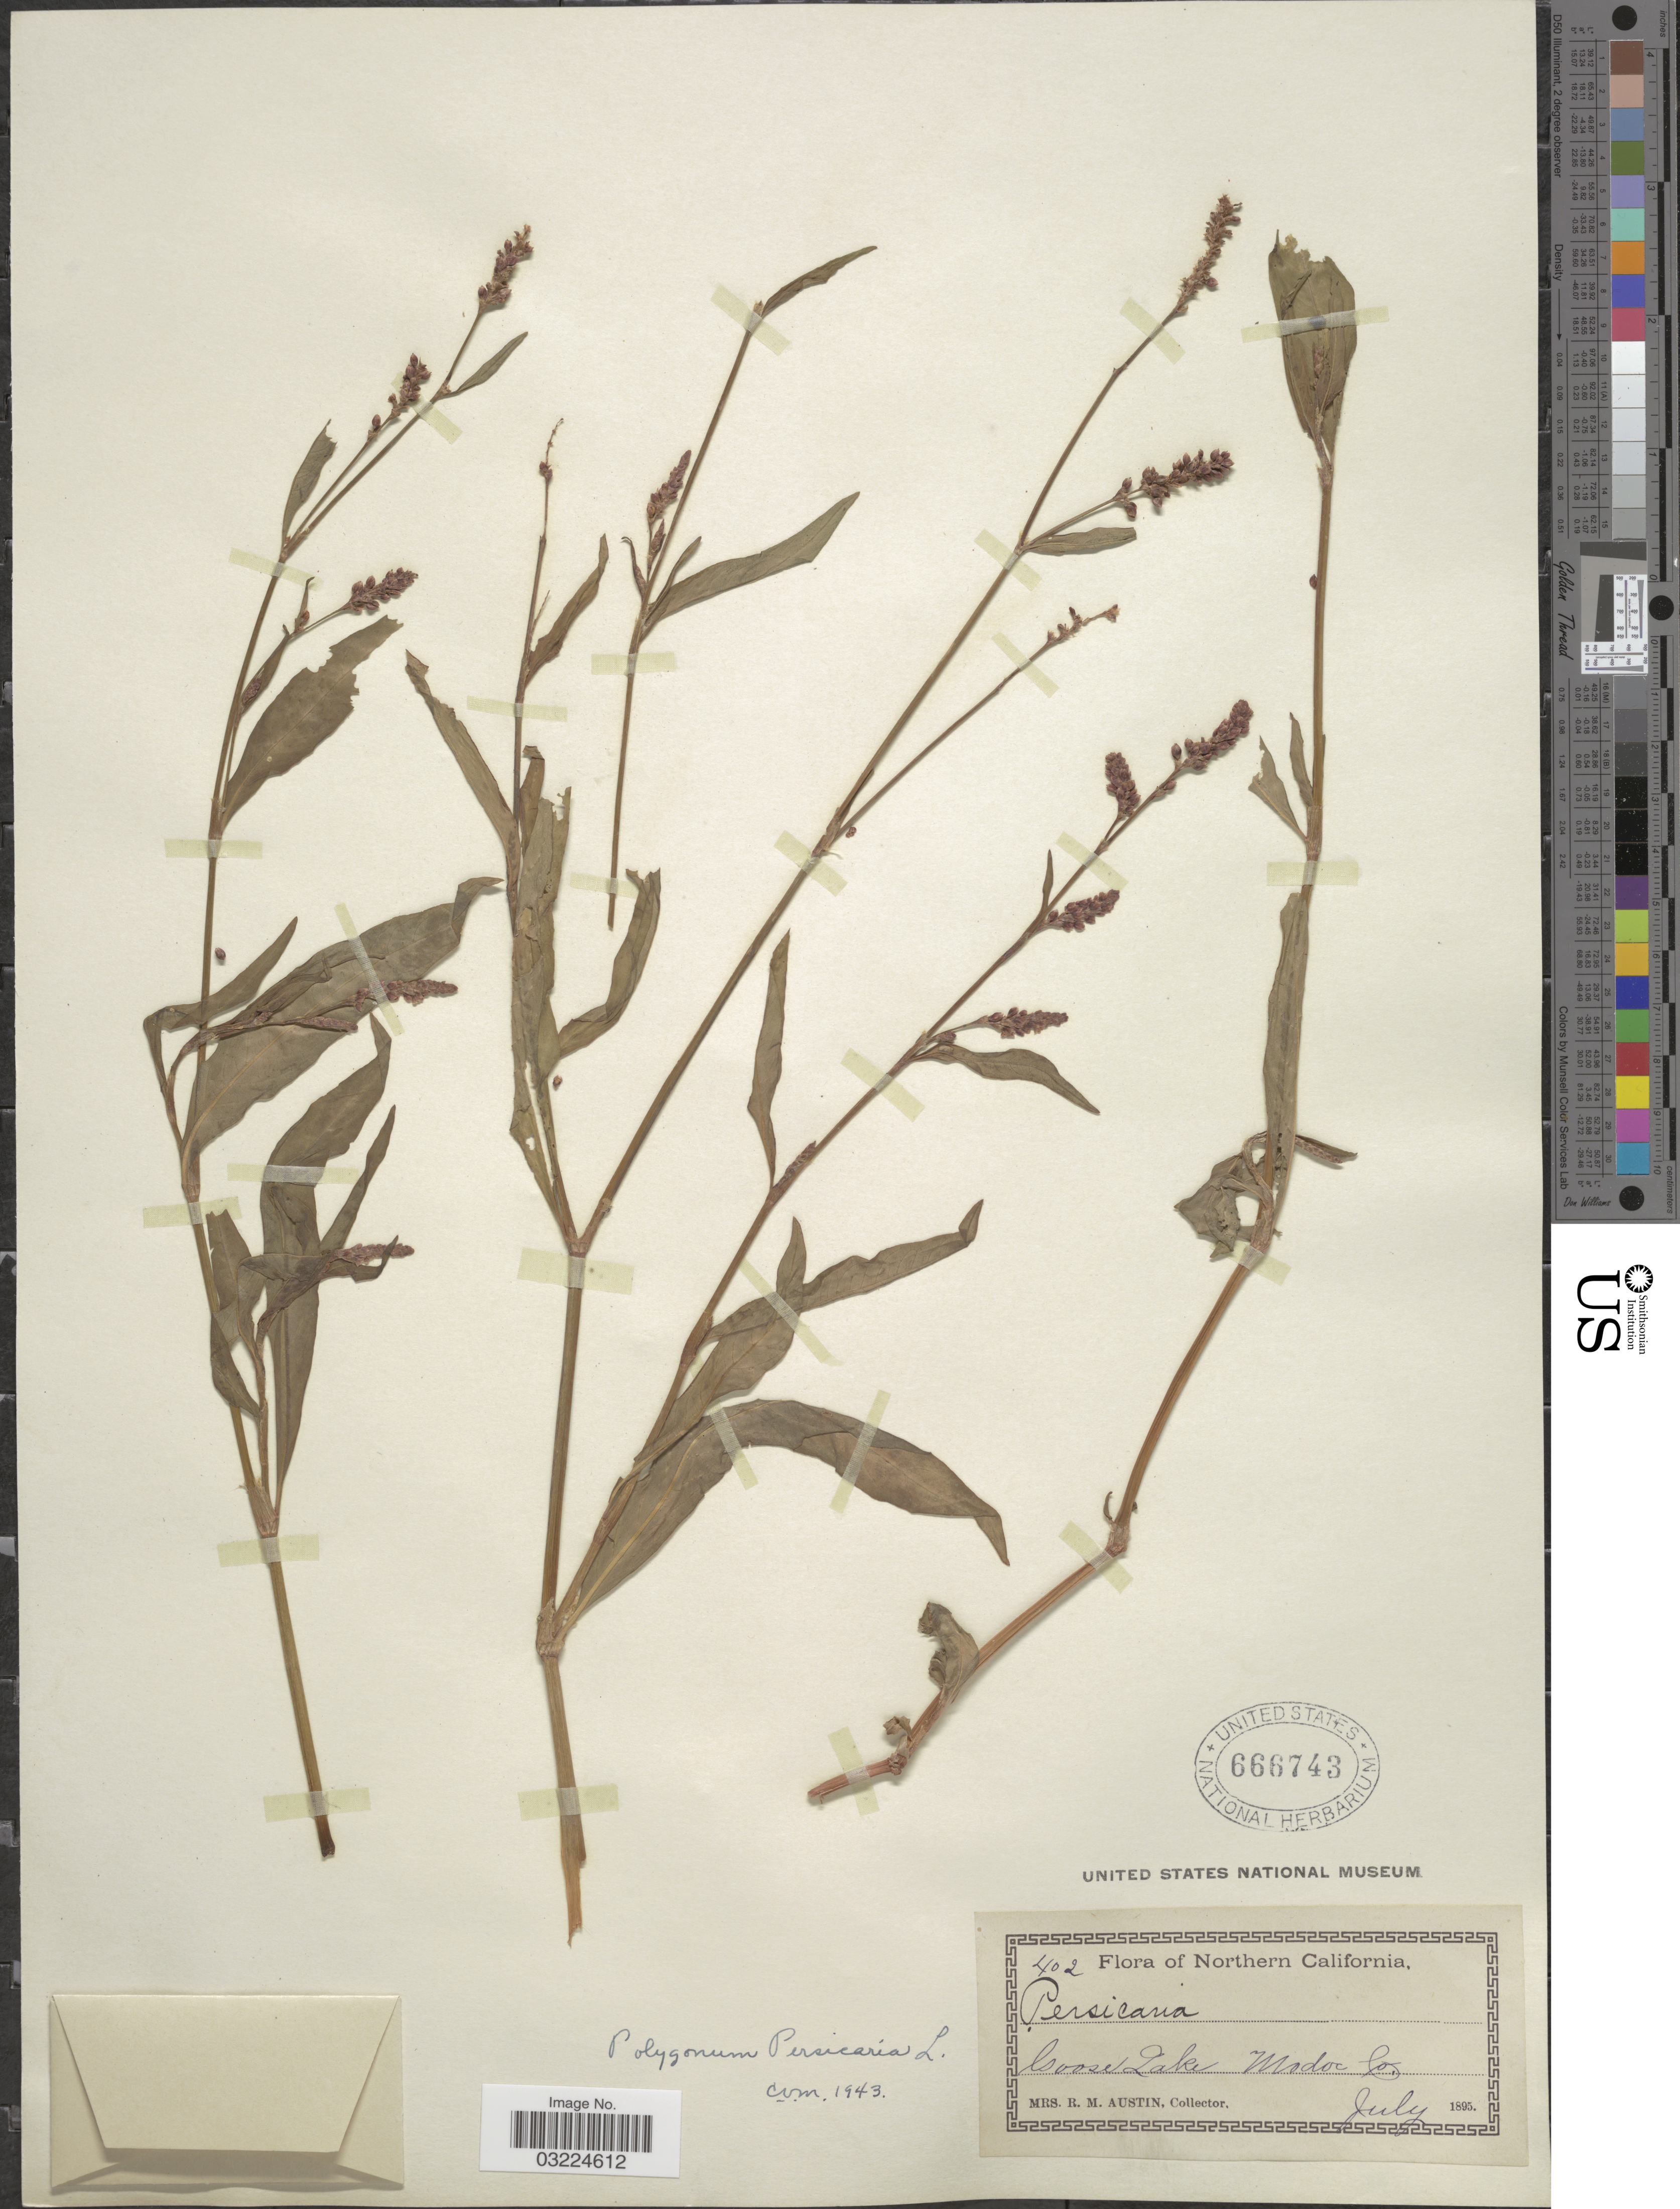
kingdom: Plantae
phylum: Tracheophyta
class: Magnoliopsida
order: Caryophyllales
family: Polygonaceae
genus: Persicaria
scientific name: Persicaria maculosa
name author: S.F. Gray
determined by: Atha, D. E.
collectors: R. Austin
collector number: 402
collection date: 1895-07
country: United States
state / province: California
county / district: Modoc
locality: Northern California. Goose Lake Modoc Co.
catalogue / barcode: US 666743